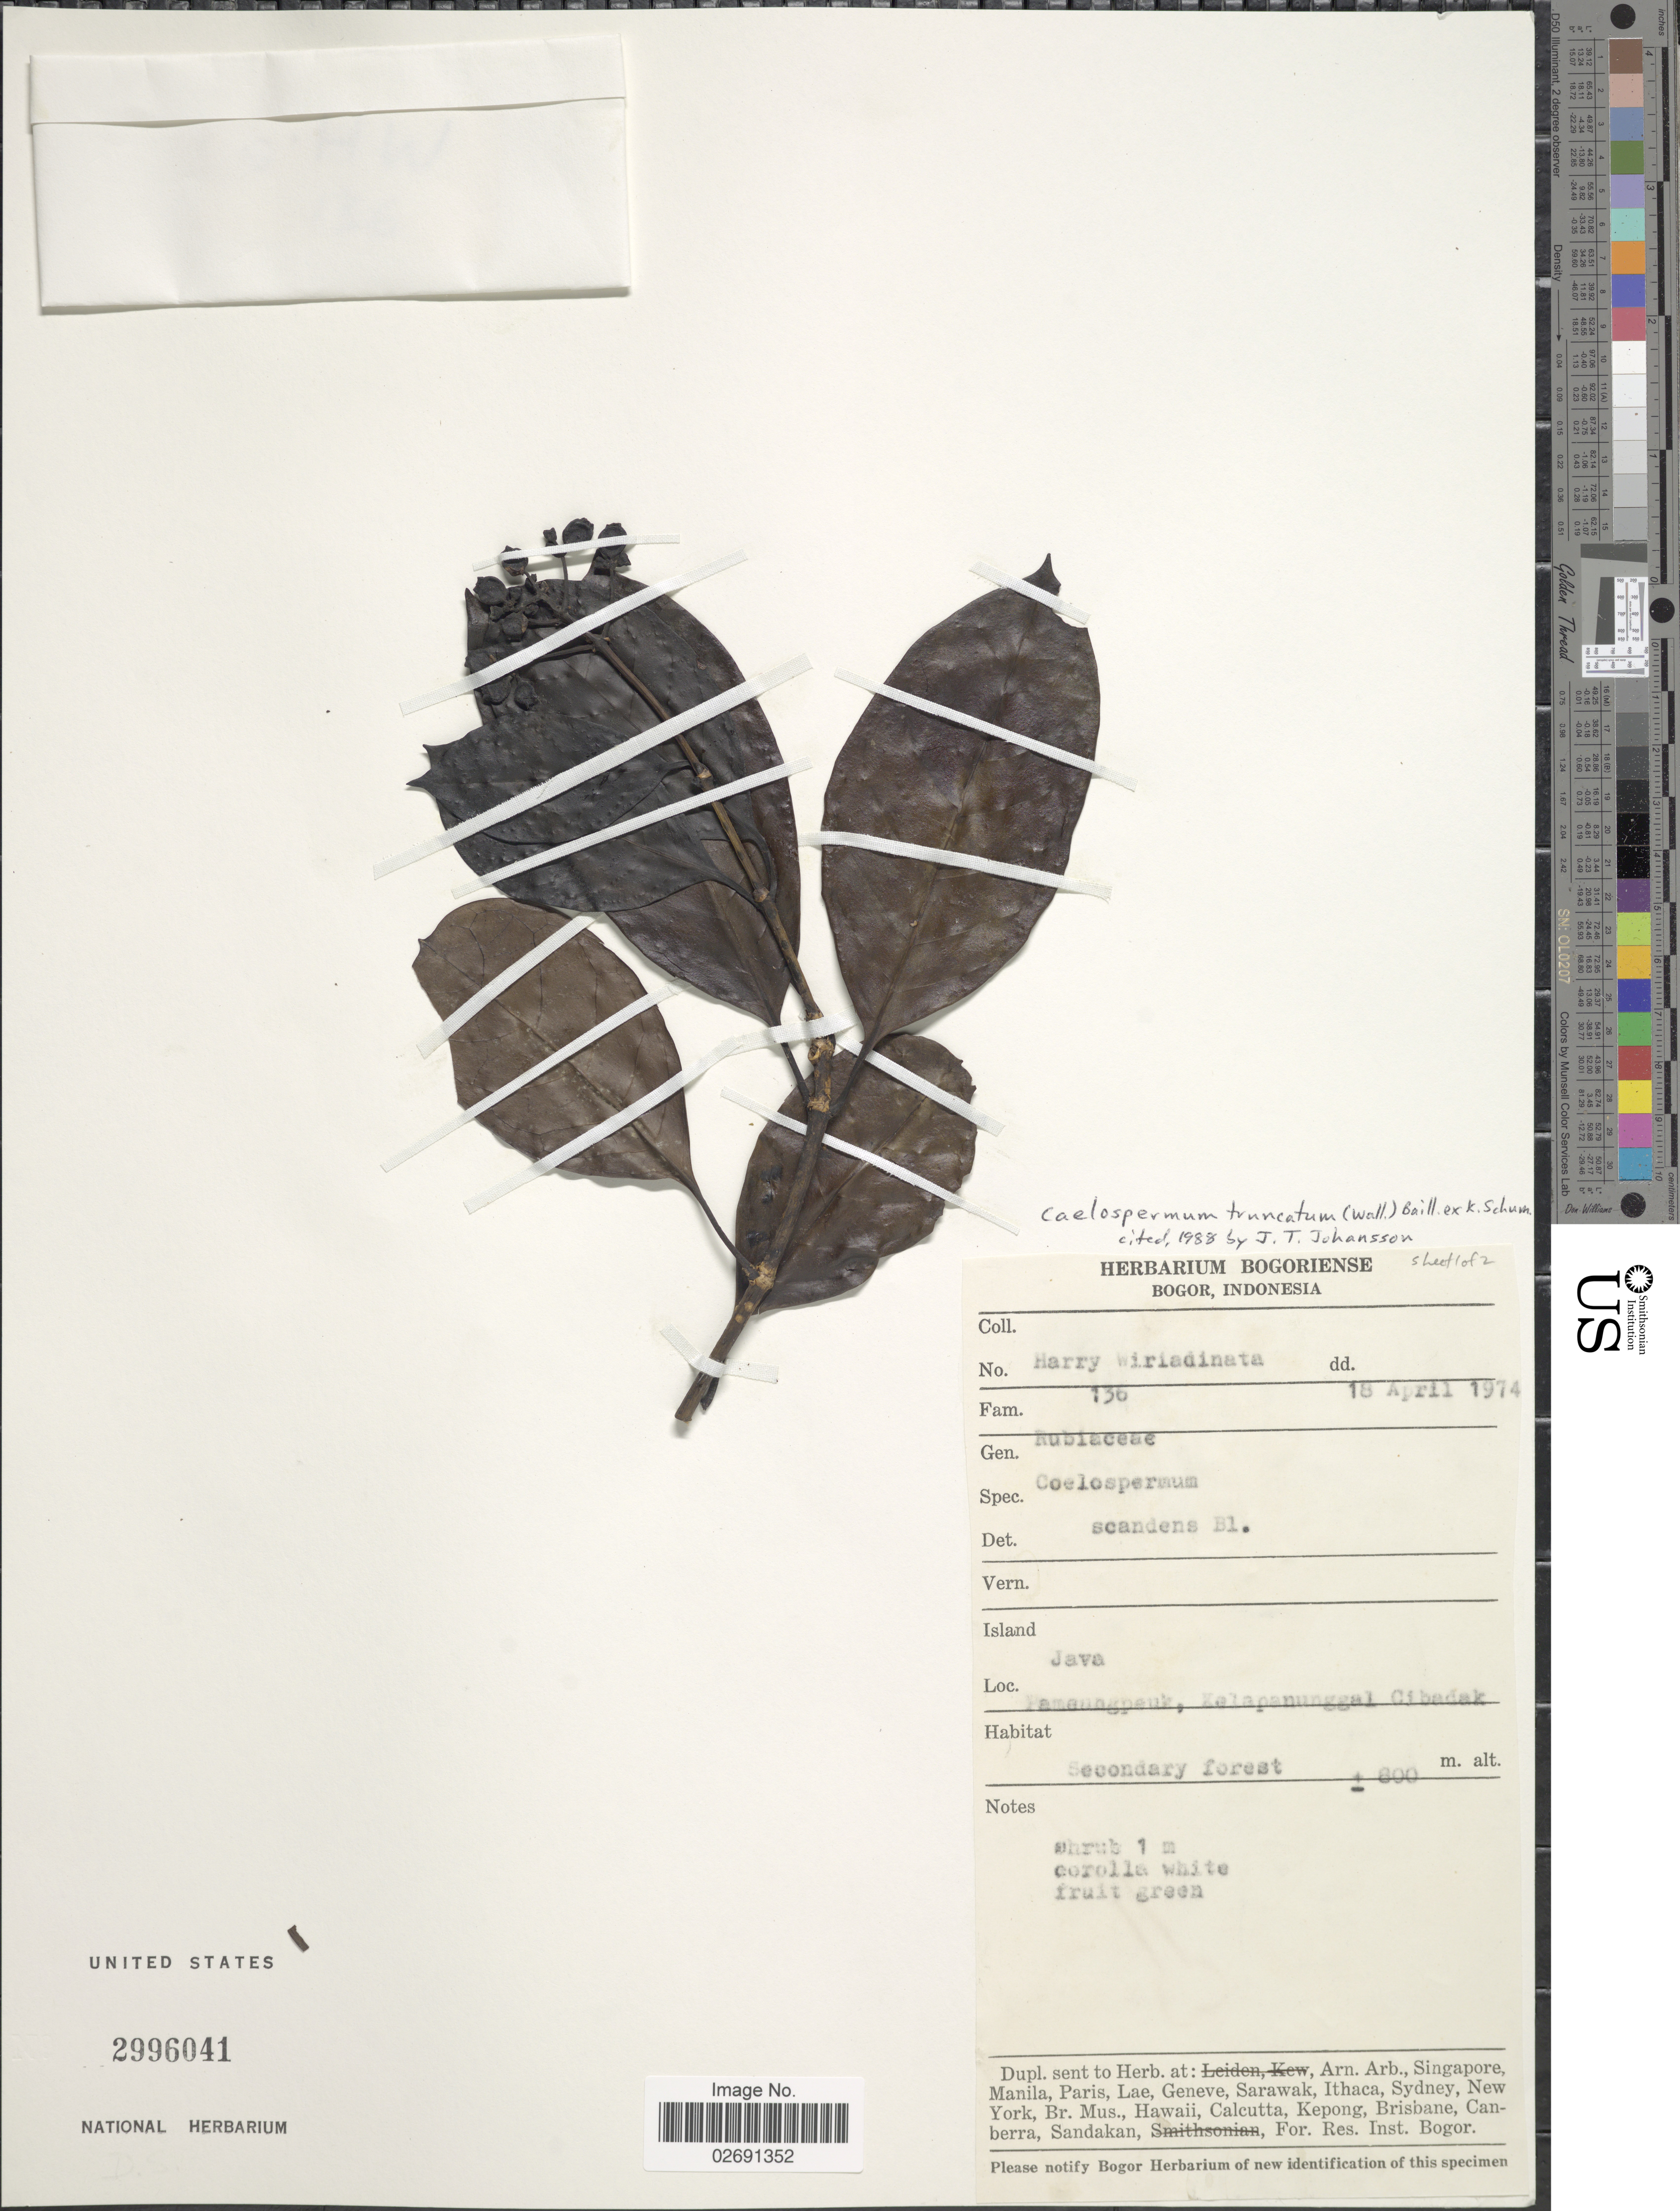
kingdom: Plantae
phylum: Tracheophyta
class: Magnoliopsida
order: Gentianales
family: Rubiaceae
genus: Coelospermum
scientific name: Coelospermum truncatum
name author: (Wall.) Baill. ex K. Schum.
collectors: H. Wiriadinata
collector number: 136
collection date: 1974-04-18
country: Indonesia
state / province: Java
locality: Pameungpeuk, Kelapanunggal Cibadak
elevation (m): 800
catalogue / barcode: US 2996041